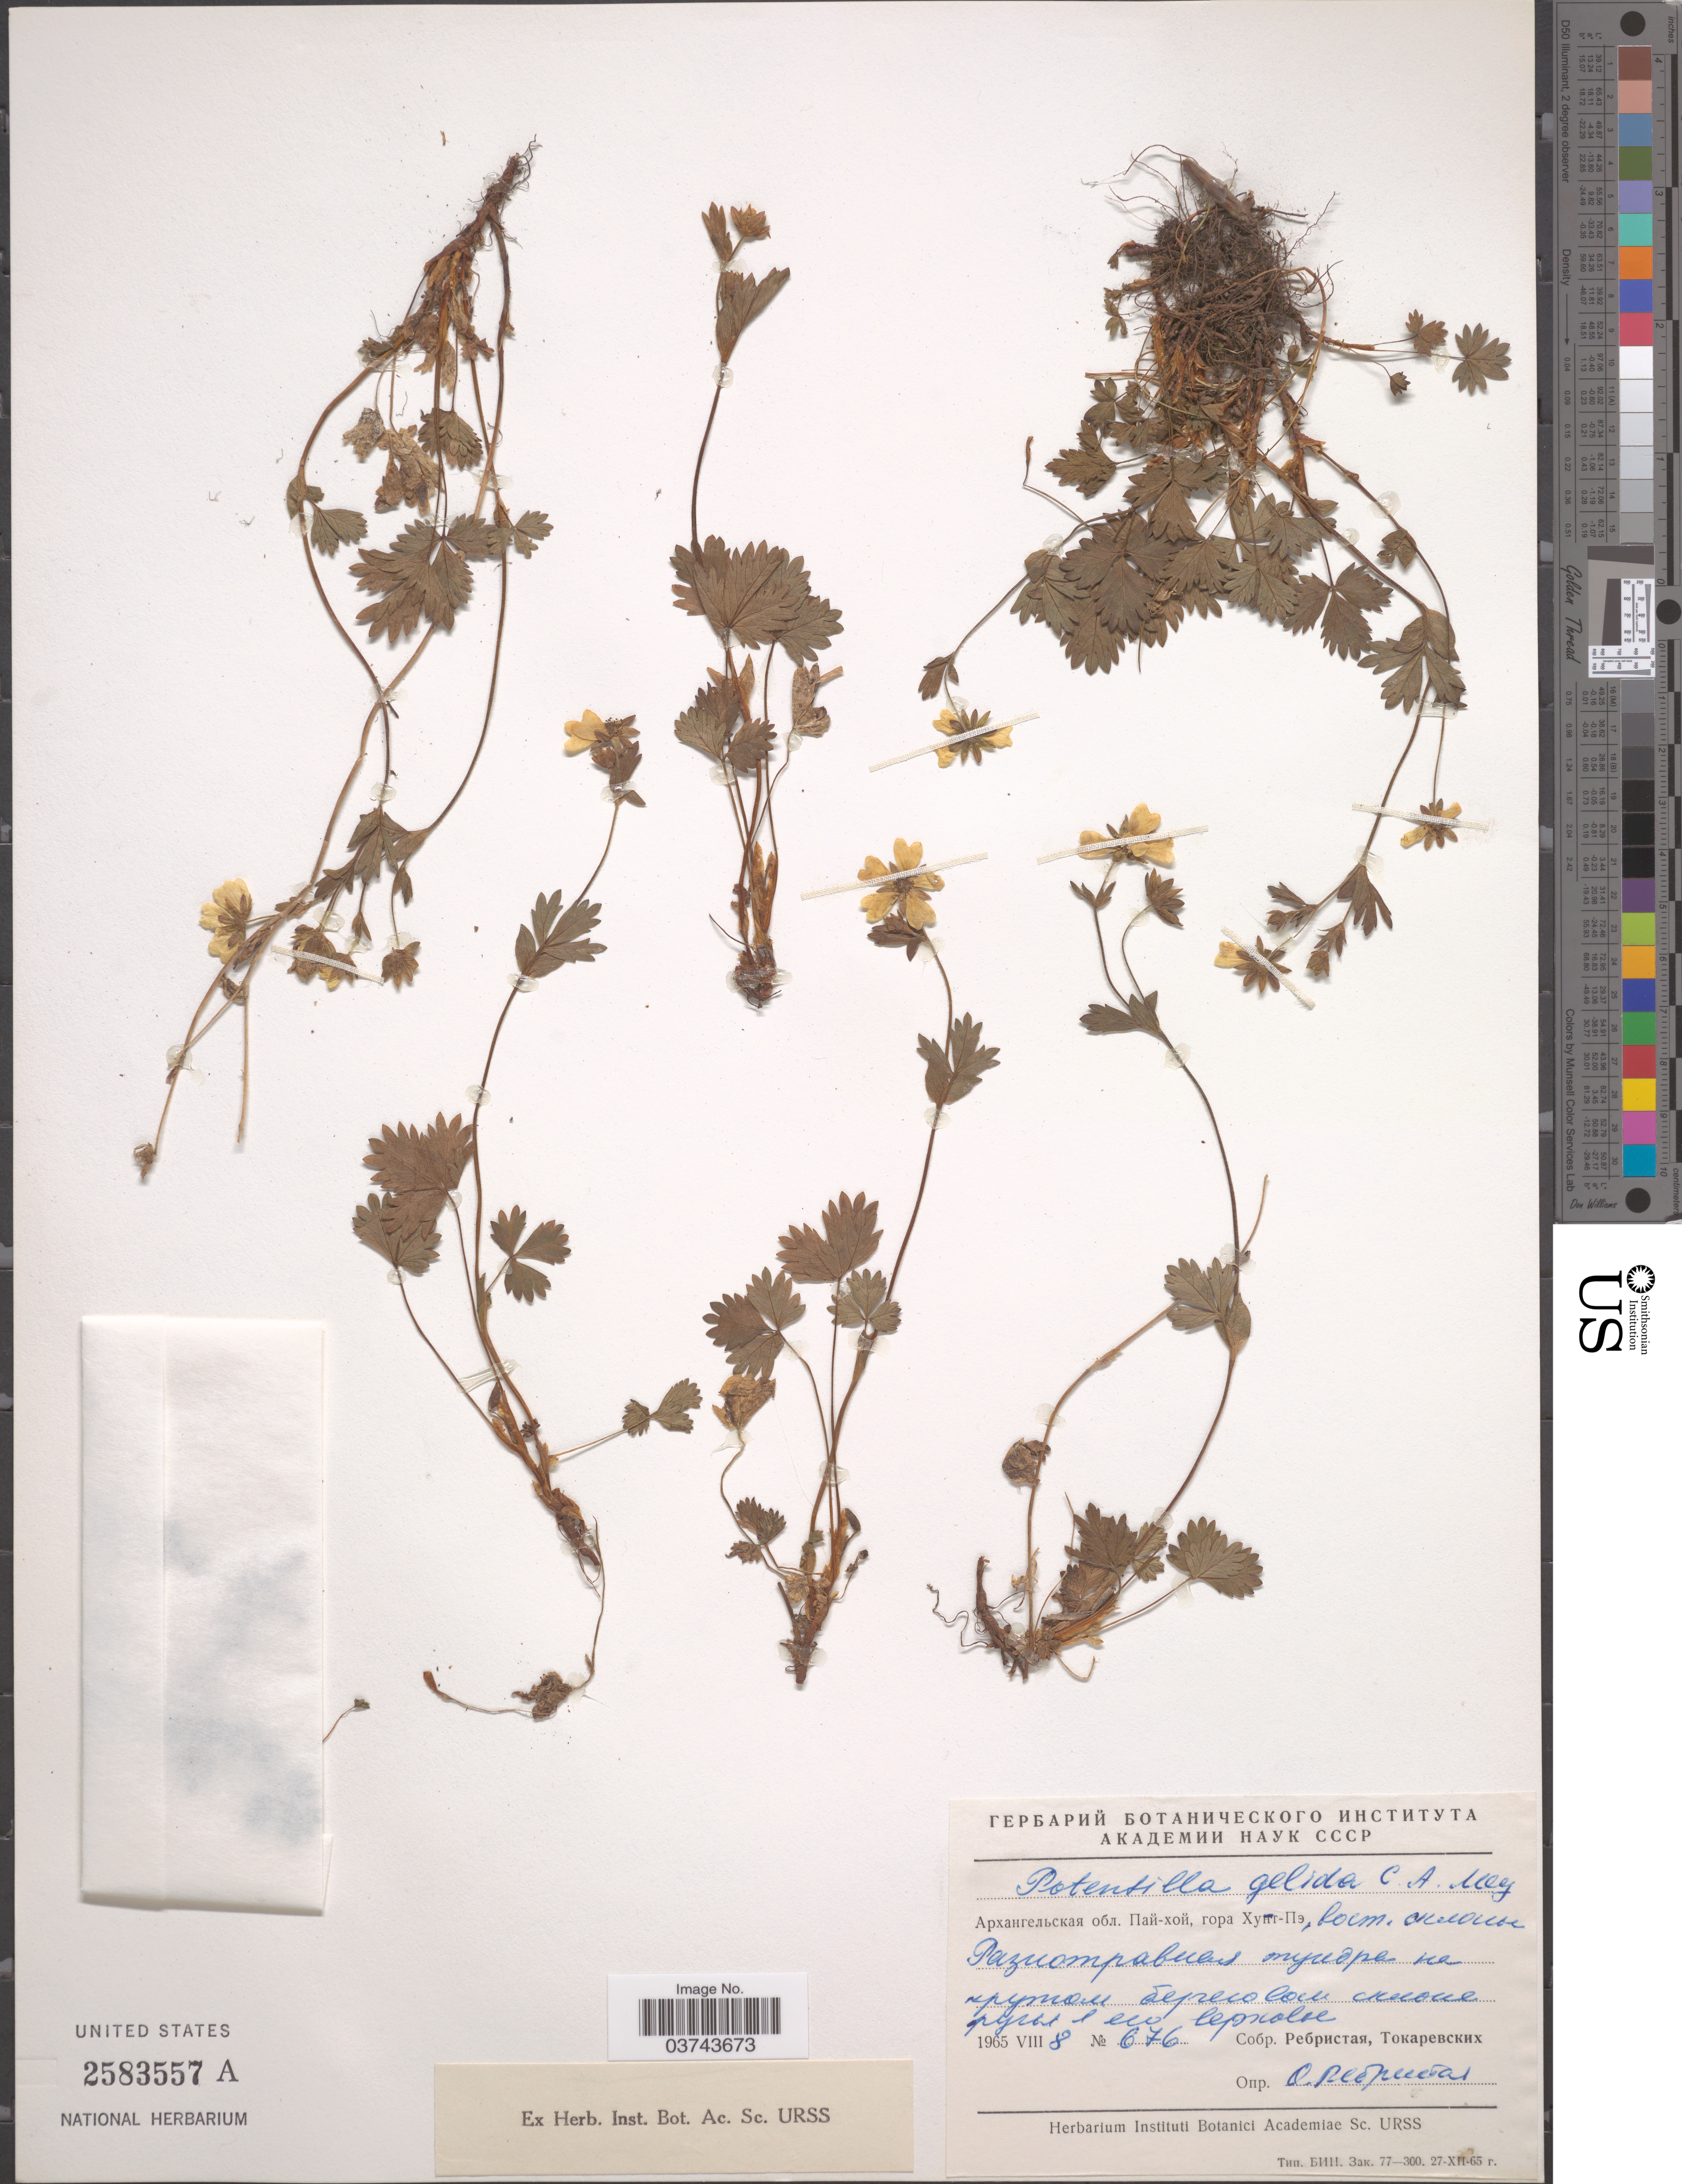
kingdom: Plantae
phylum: Tracheophyta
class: Magnoliopsida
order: Rosales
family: Rosaceae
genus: Potentilla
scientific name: Potentilla gelida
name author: C.A. Mey.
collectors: X & X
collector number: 676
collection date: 1965-08-08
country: Russian Federation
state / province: Arkhangelsk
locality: Pay-Khoy Ridge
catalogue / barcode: US 2583557A